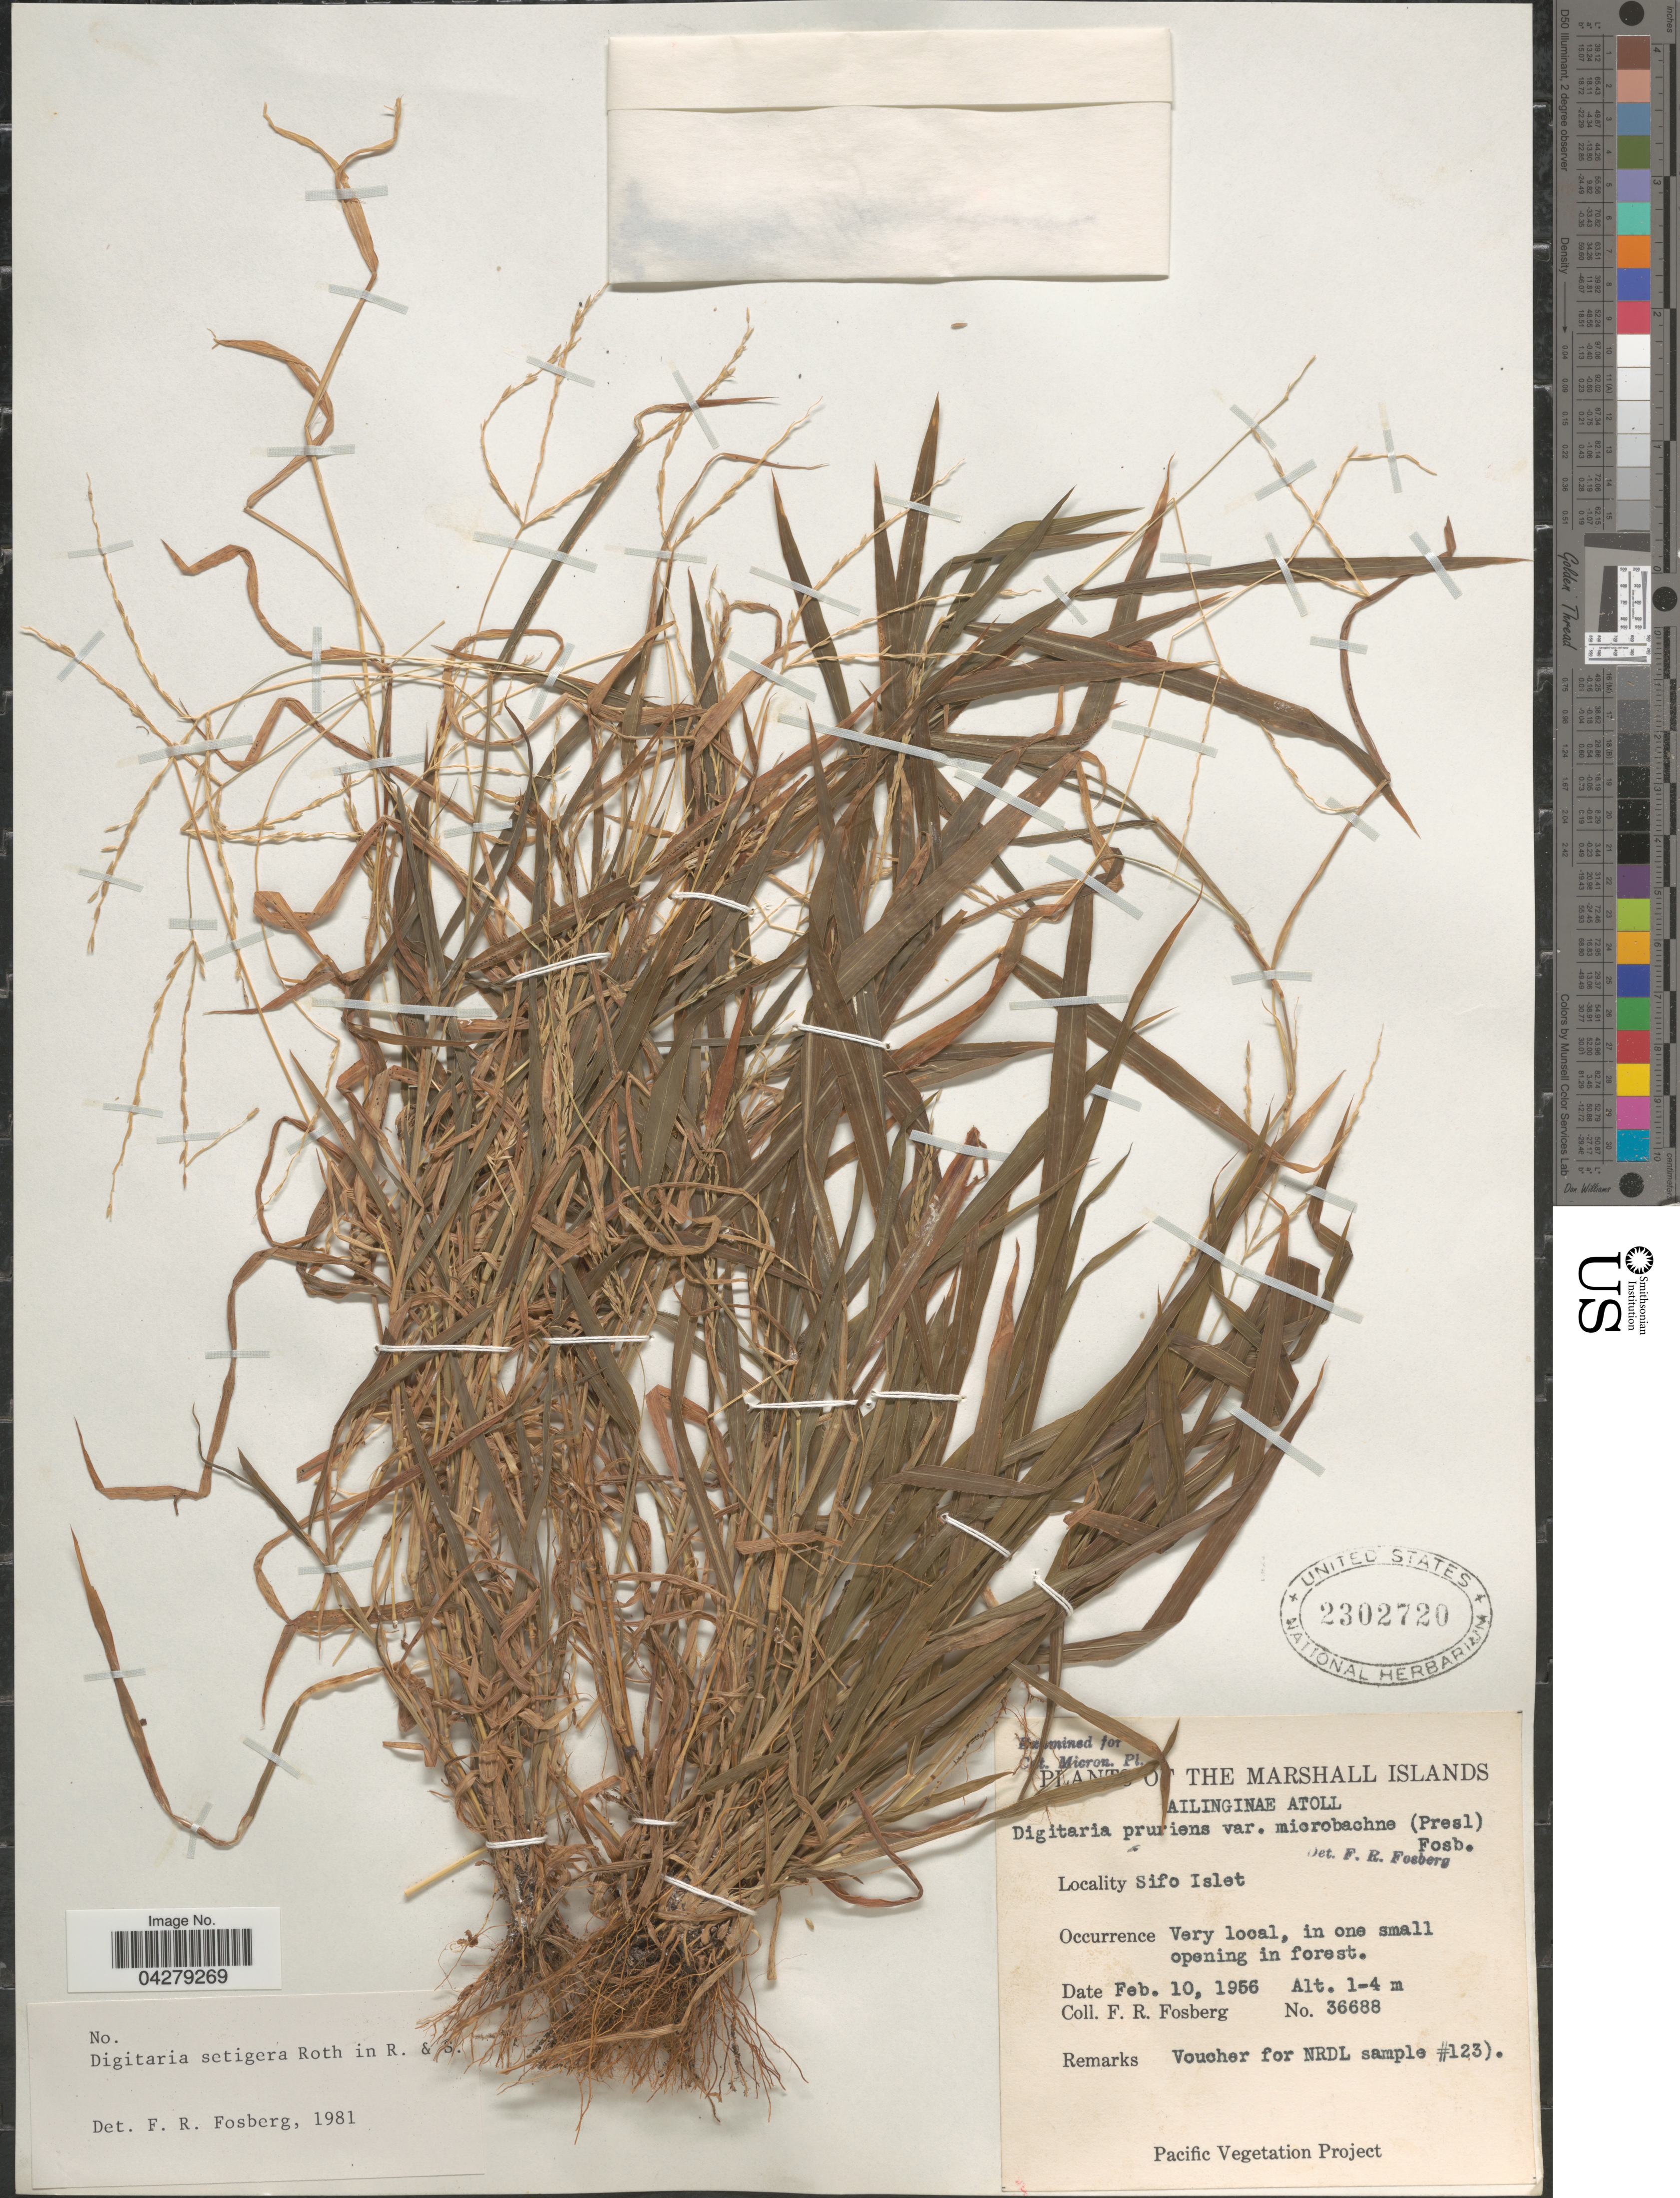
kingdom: Plantae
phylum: Tracheophyta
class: Liliopsida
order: Poales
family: Poaceae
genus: Digitaria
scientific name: Digitaria setigera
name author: Roth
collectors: F. R. Fosberg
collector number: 36688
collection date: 1956-02-10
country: Marshall Islands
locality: Ailinginae Atoll. Sifo Islet.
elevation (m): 1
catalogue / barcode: US 2302720